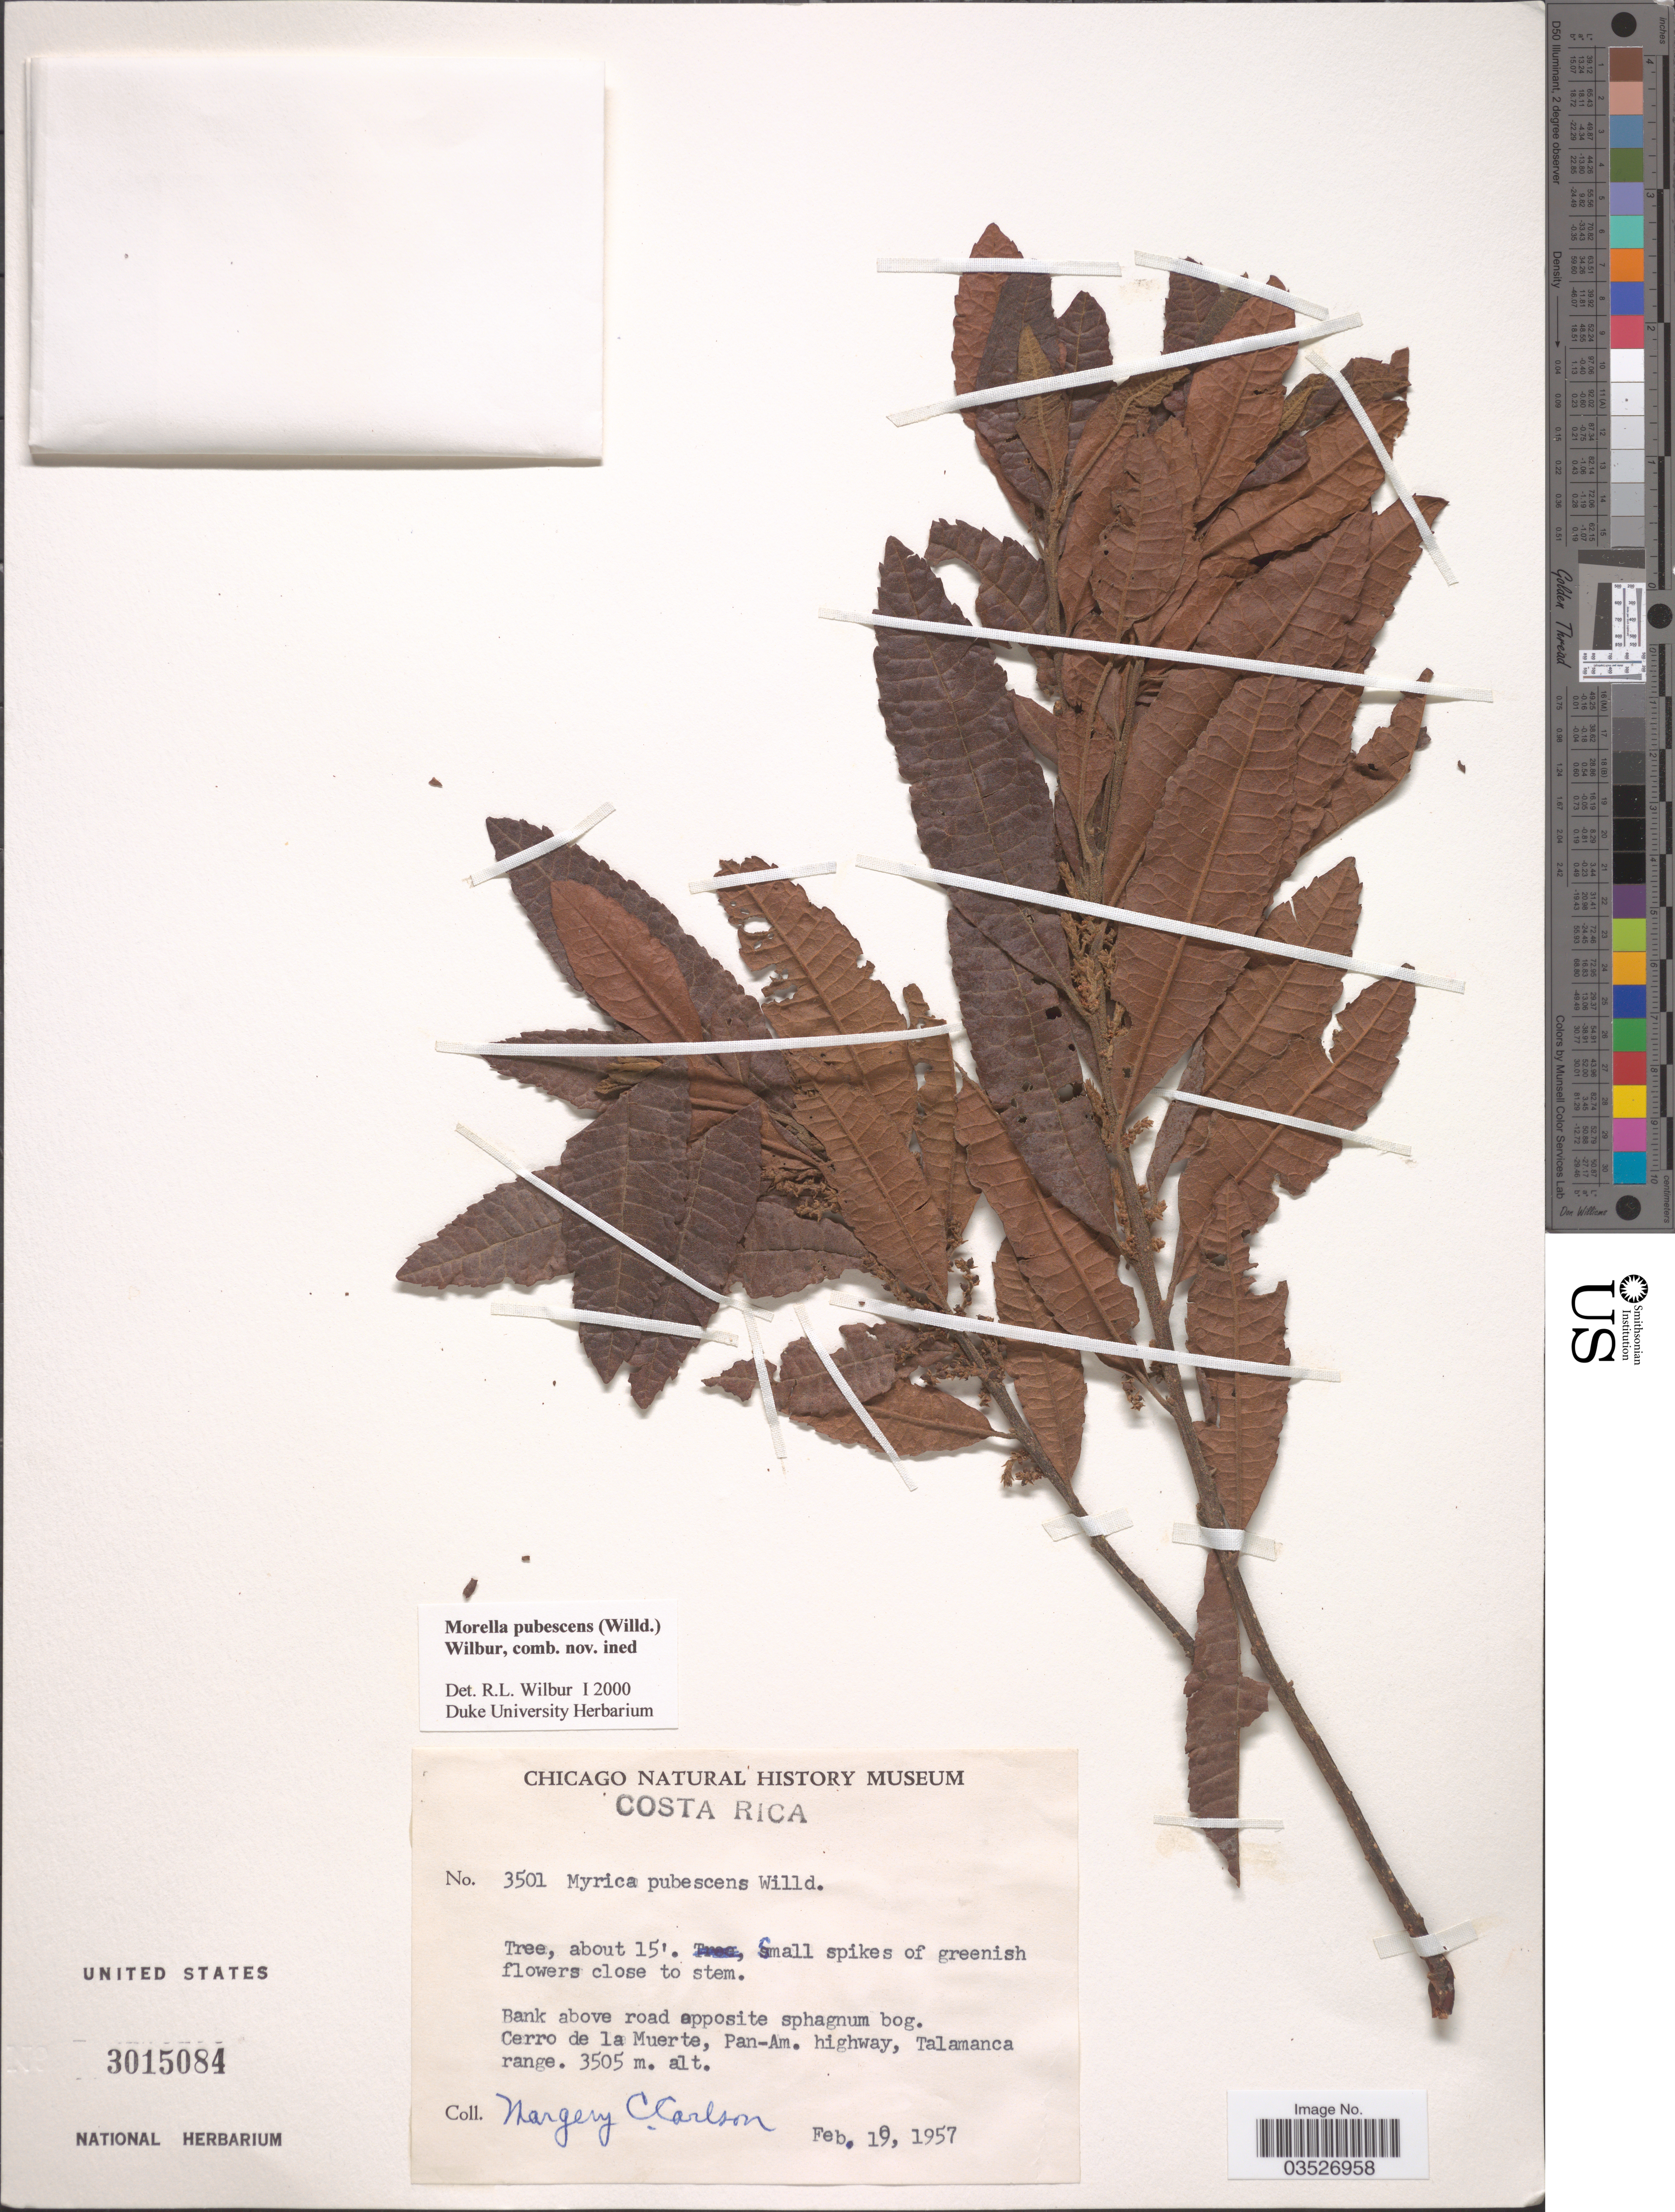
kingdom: Plantae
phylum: Tracheophyta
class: Magnoliopsida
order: Fagales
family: Myricaceae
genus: Morella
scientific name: Morella pubescens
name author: (Humb. & Bonpl. ex Willd.) Wilbur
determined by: Wilbur, R. L.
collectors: M. C. Carlson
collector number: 3501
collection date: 1957-02-19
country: Costa Rica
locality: Cerro de la Muerte, Pan-Am. highway, Talamanca range.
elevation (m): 3505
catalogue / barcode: US 3015084